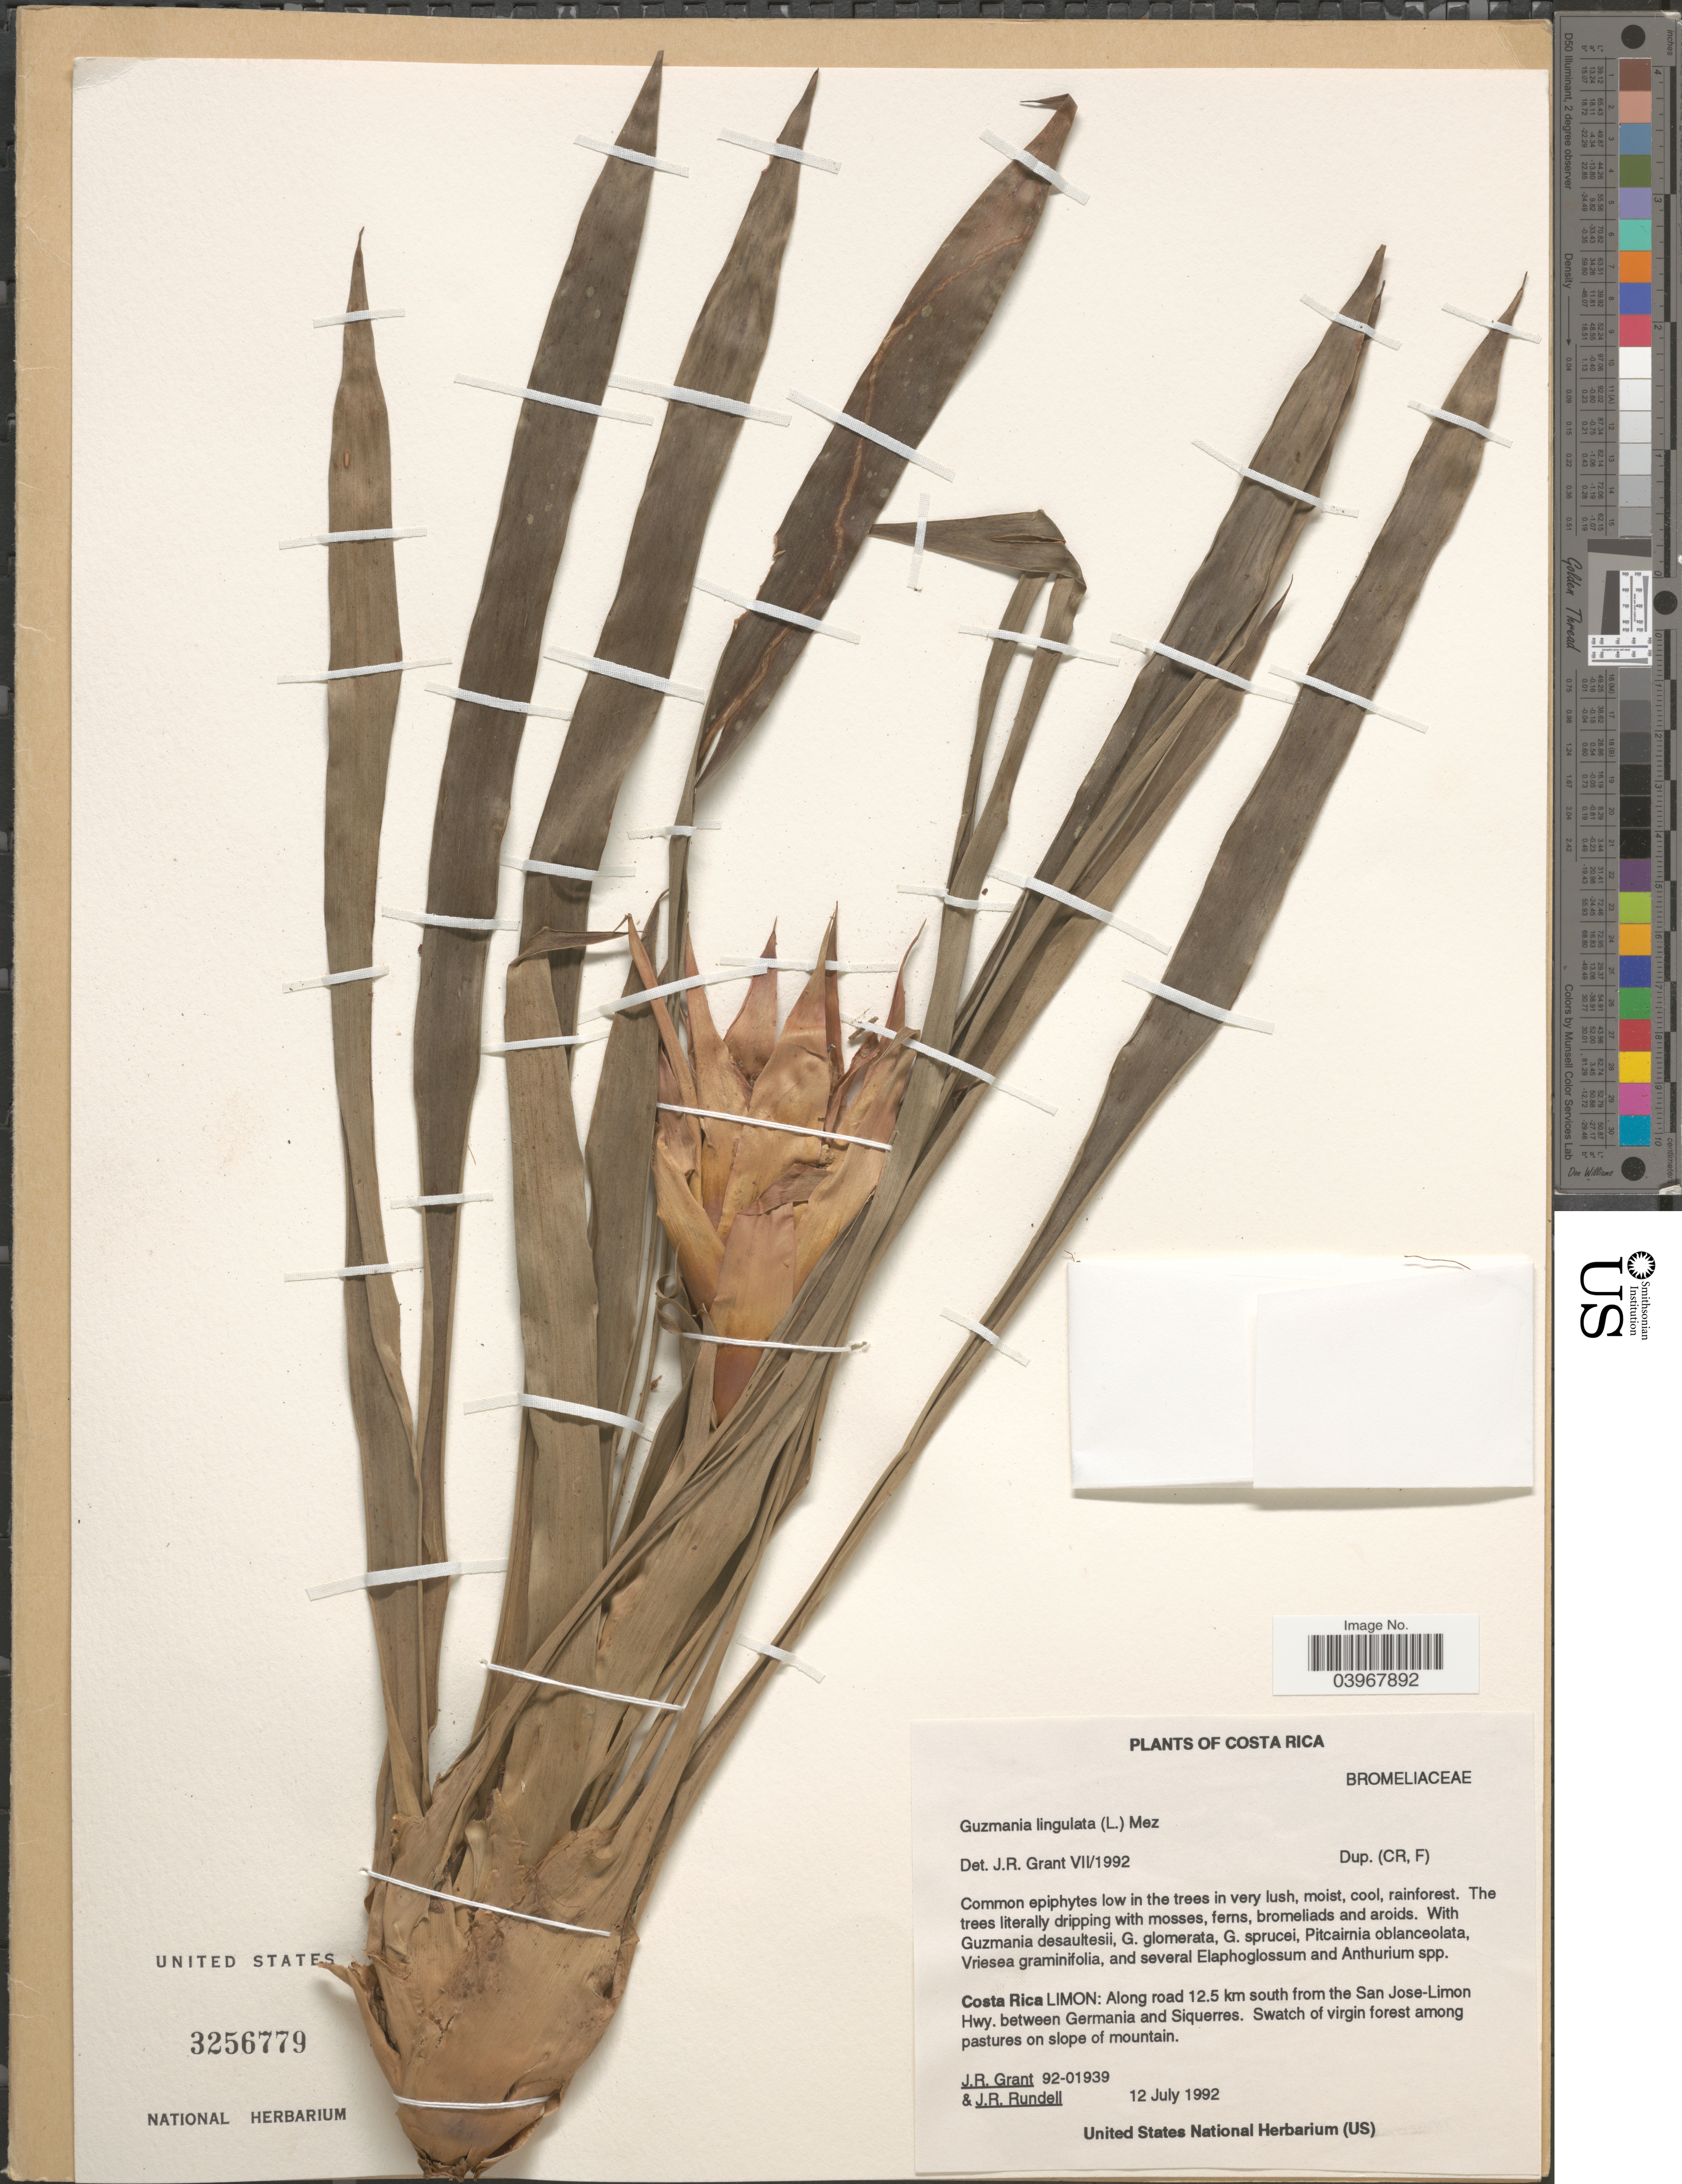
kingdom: Plantae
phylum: Tracheophyta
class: Liliopsida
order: Poales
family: Bromeliaceae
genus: Guzmania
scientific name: Guzmania lingulata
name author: (L.) Mez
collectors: J. Grant & J. R. Rundell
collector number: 92-01939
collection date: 1992-07-12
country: Costa Rica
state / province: Limón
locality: Along road 12.5 km south from the San Jose-Limon Hwy. between Germania and Siquerres.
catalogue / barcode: US 3256779